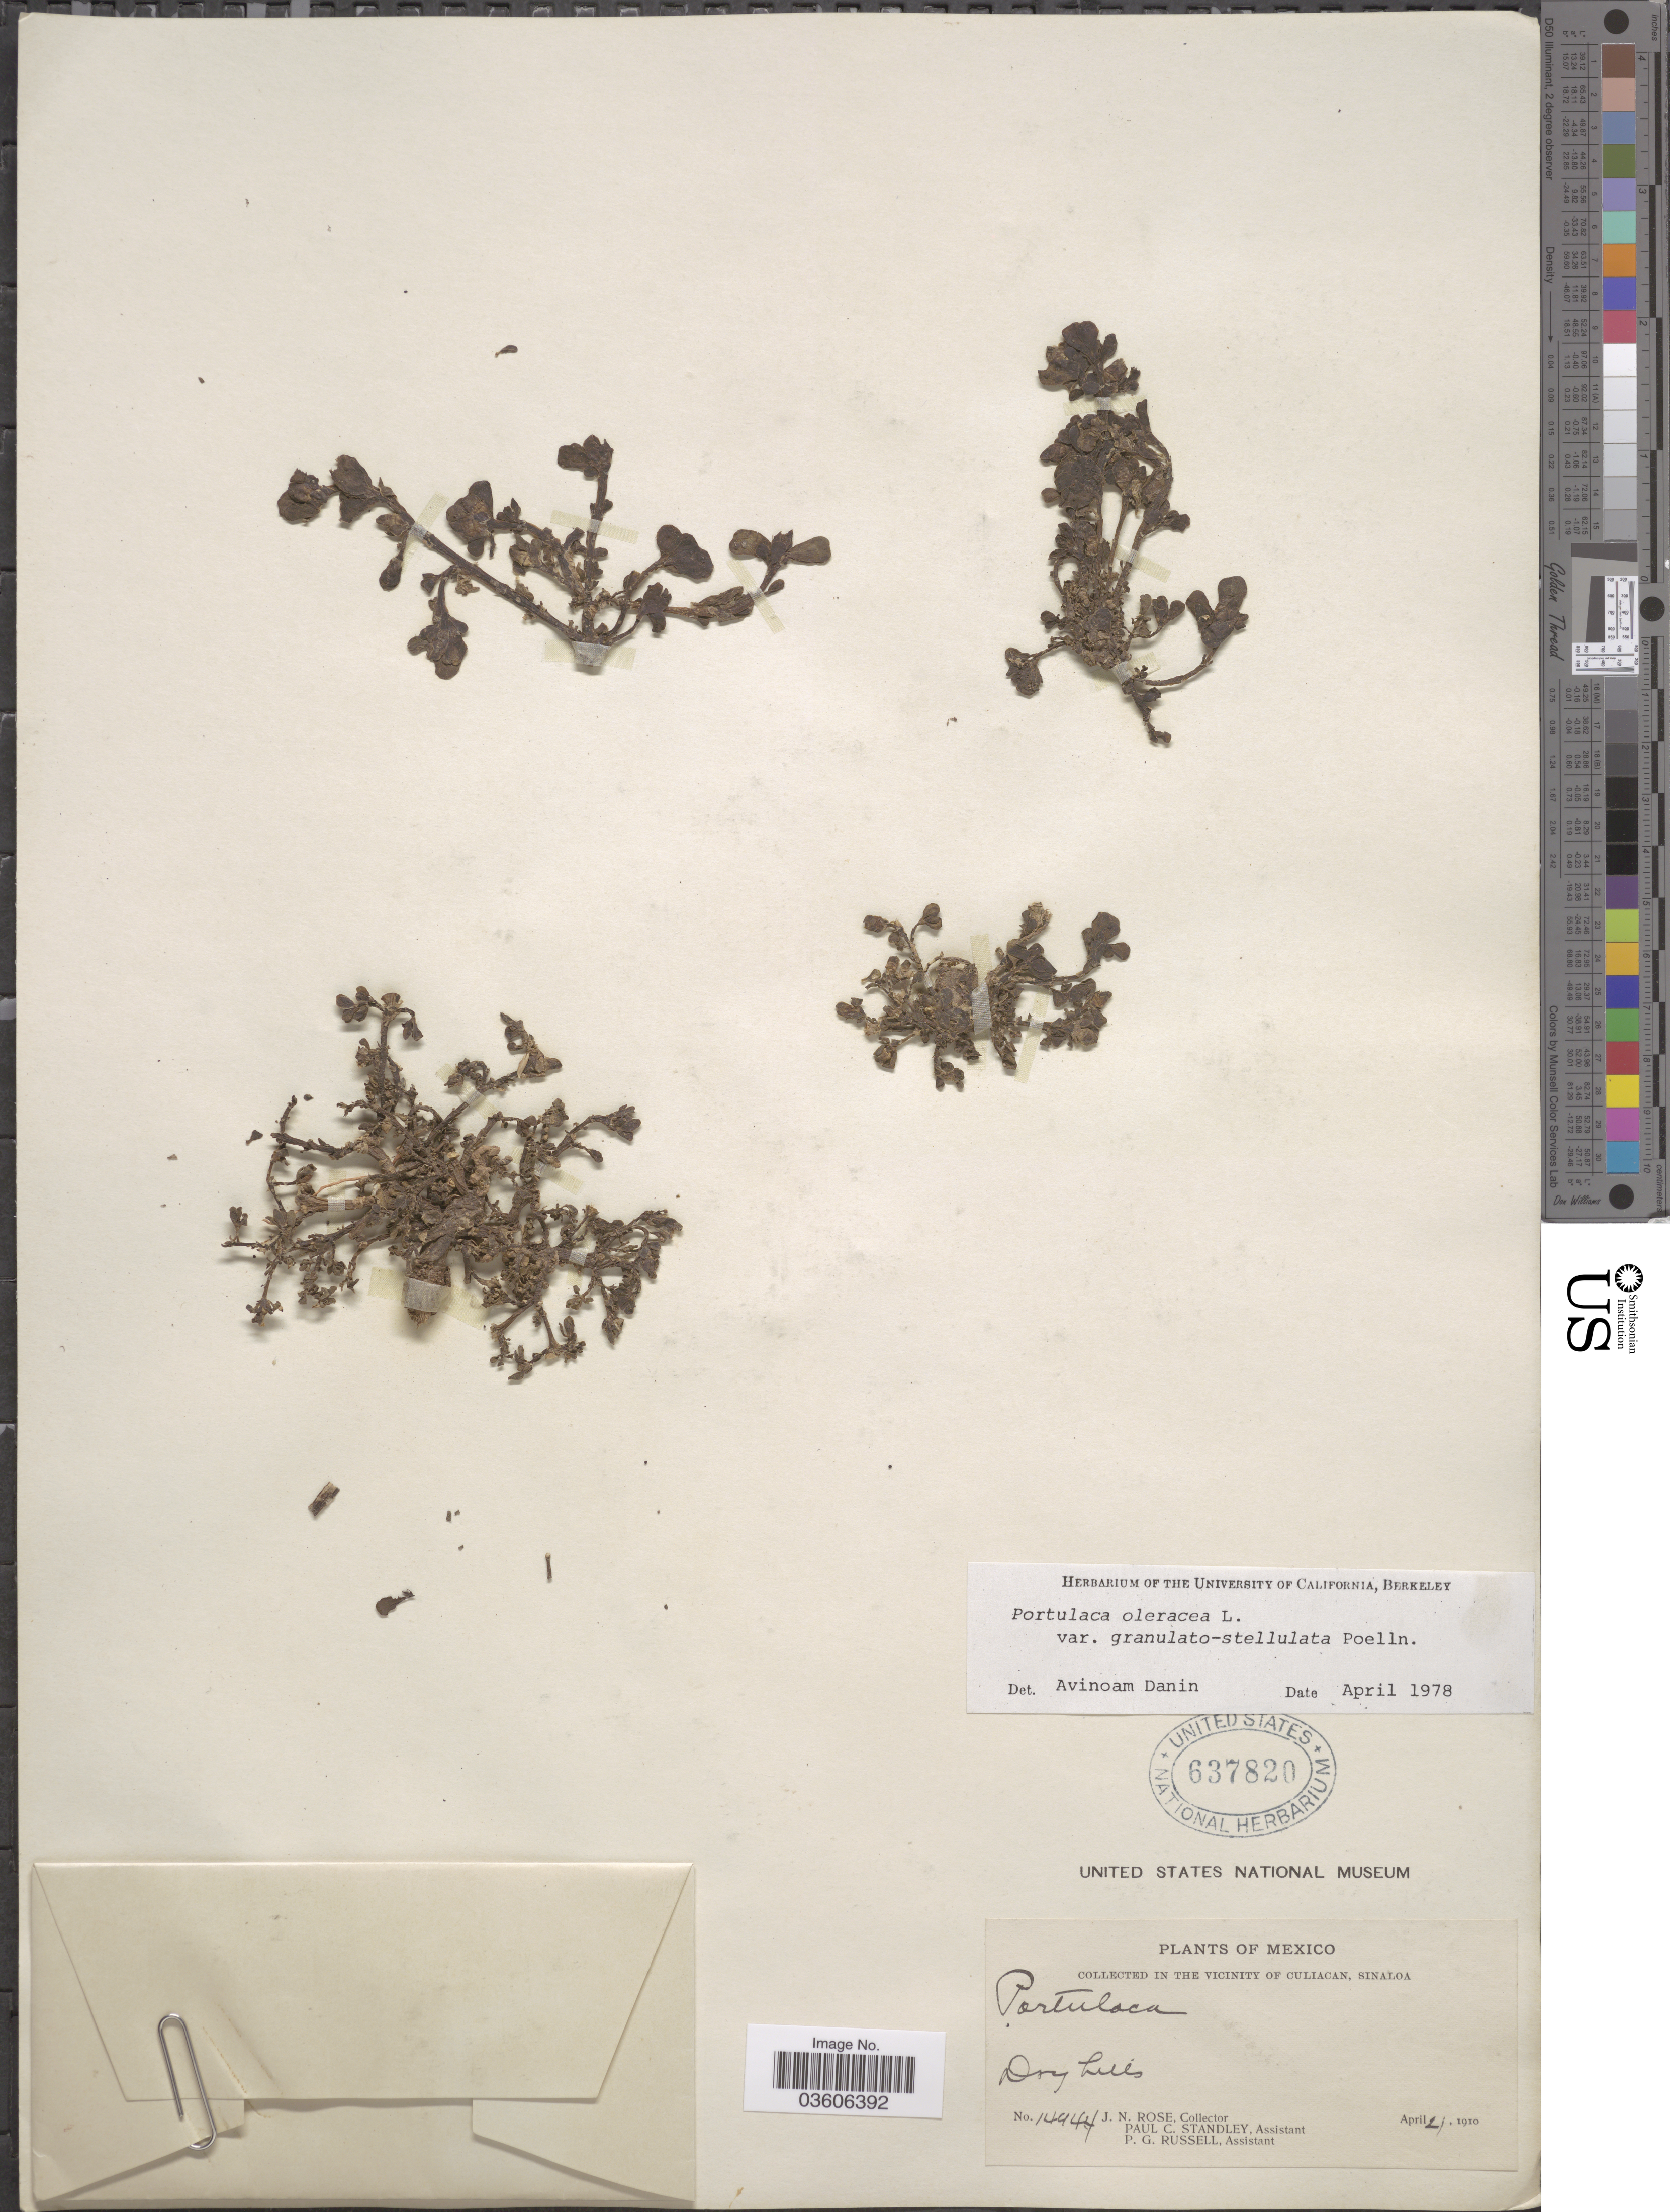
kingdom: Plantae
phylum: Tracheophyta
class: Magnoliopsida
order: Caryophyllales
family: Portulacaceae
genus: Portulaca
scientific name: Portulaca oleracea var. granulatostellulata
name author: Poelln.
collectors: J. N. Rose, P. C. Standley & P. G. Russell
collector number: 14944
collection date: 1910-04-21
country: Mexico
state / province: Sinaloa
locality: Vicinity of Culiacan.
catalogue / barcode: US 637820